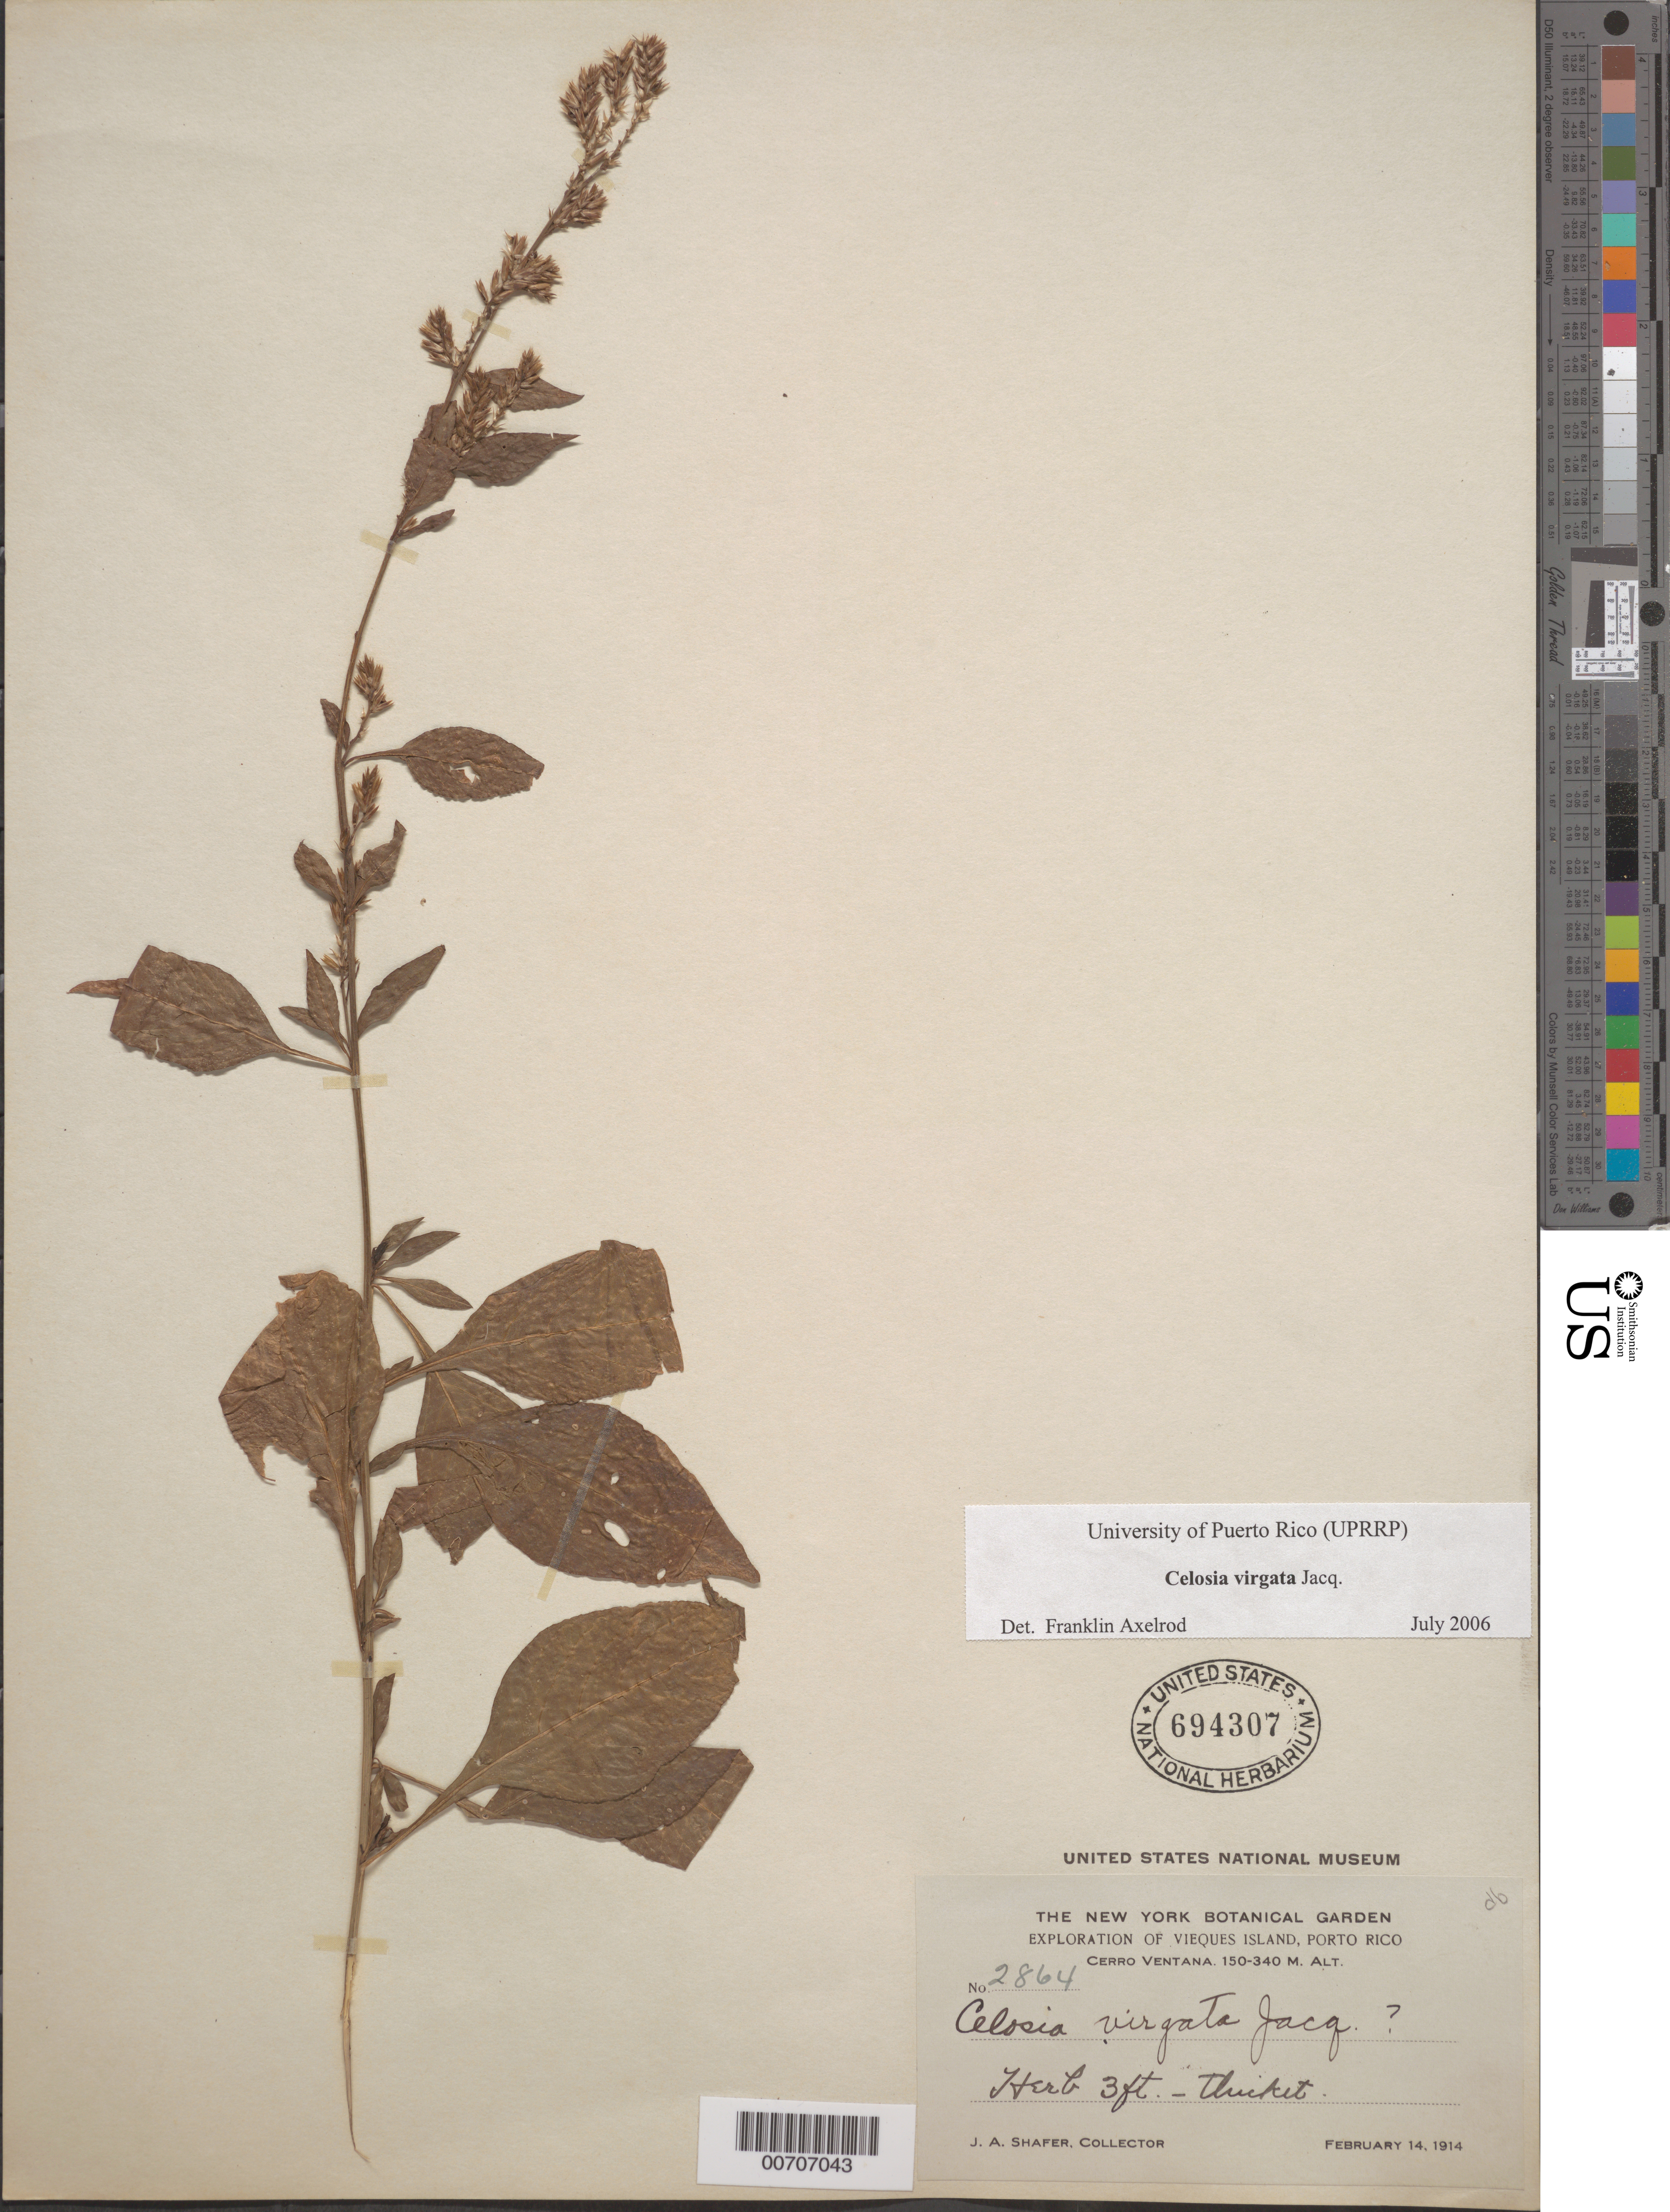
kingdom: Plantae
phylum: Tracheophyta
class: Magnoliopsida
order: Caryophyllales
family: Amaranthaceae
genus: Celosia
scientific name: Celosia virgata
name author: Jacq.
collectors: J. A. Shafer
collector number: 2864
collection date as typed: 14 Feb 1914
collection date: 1914-02-14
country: Puerto Rico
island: Vieques Island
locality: Cerro Ventana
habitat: Thicket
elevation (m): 150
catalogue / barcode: US 694307